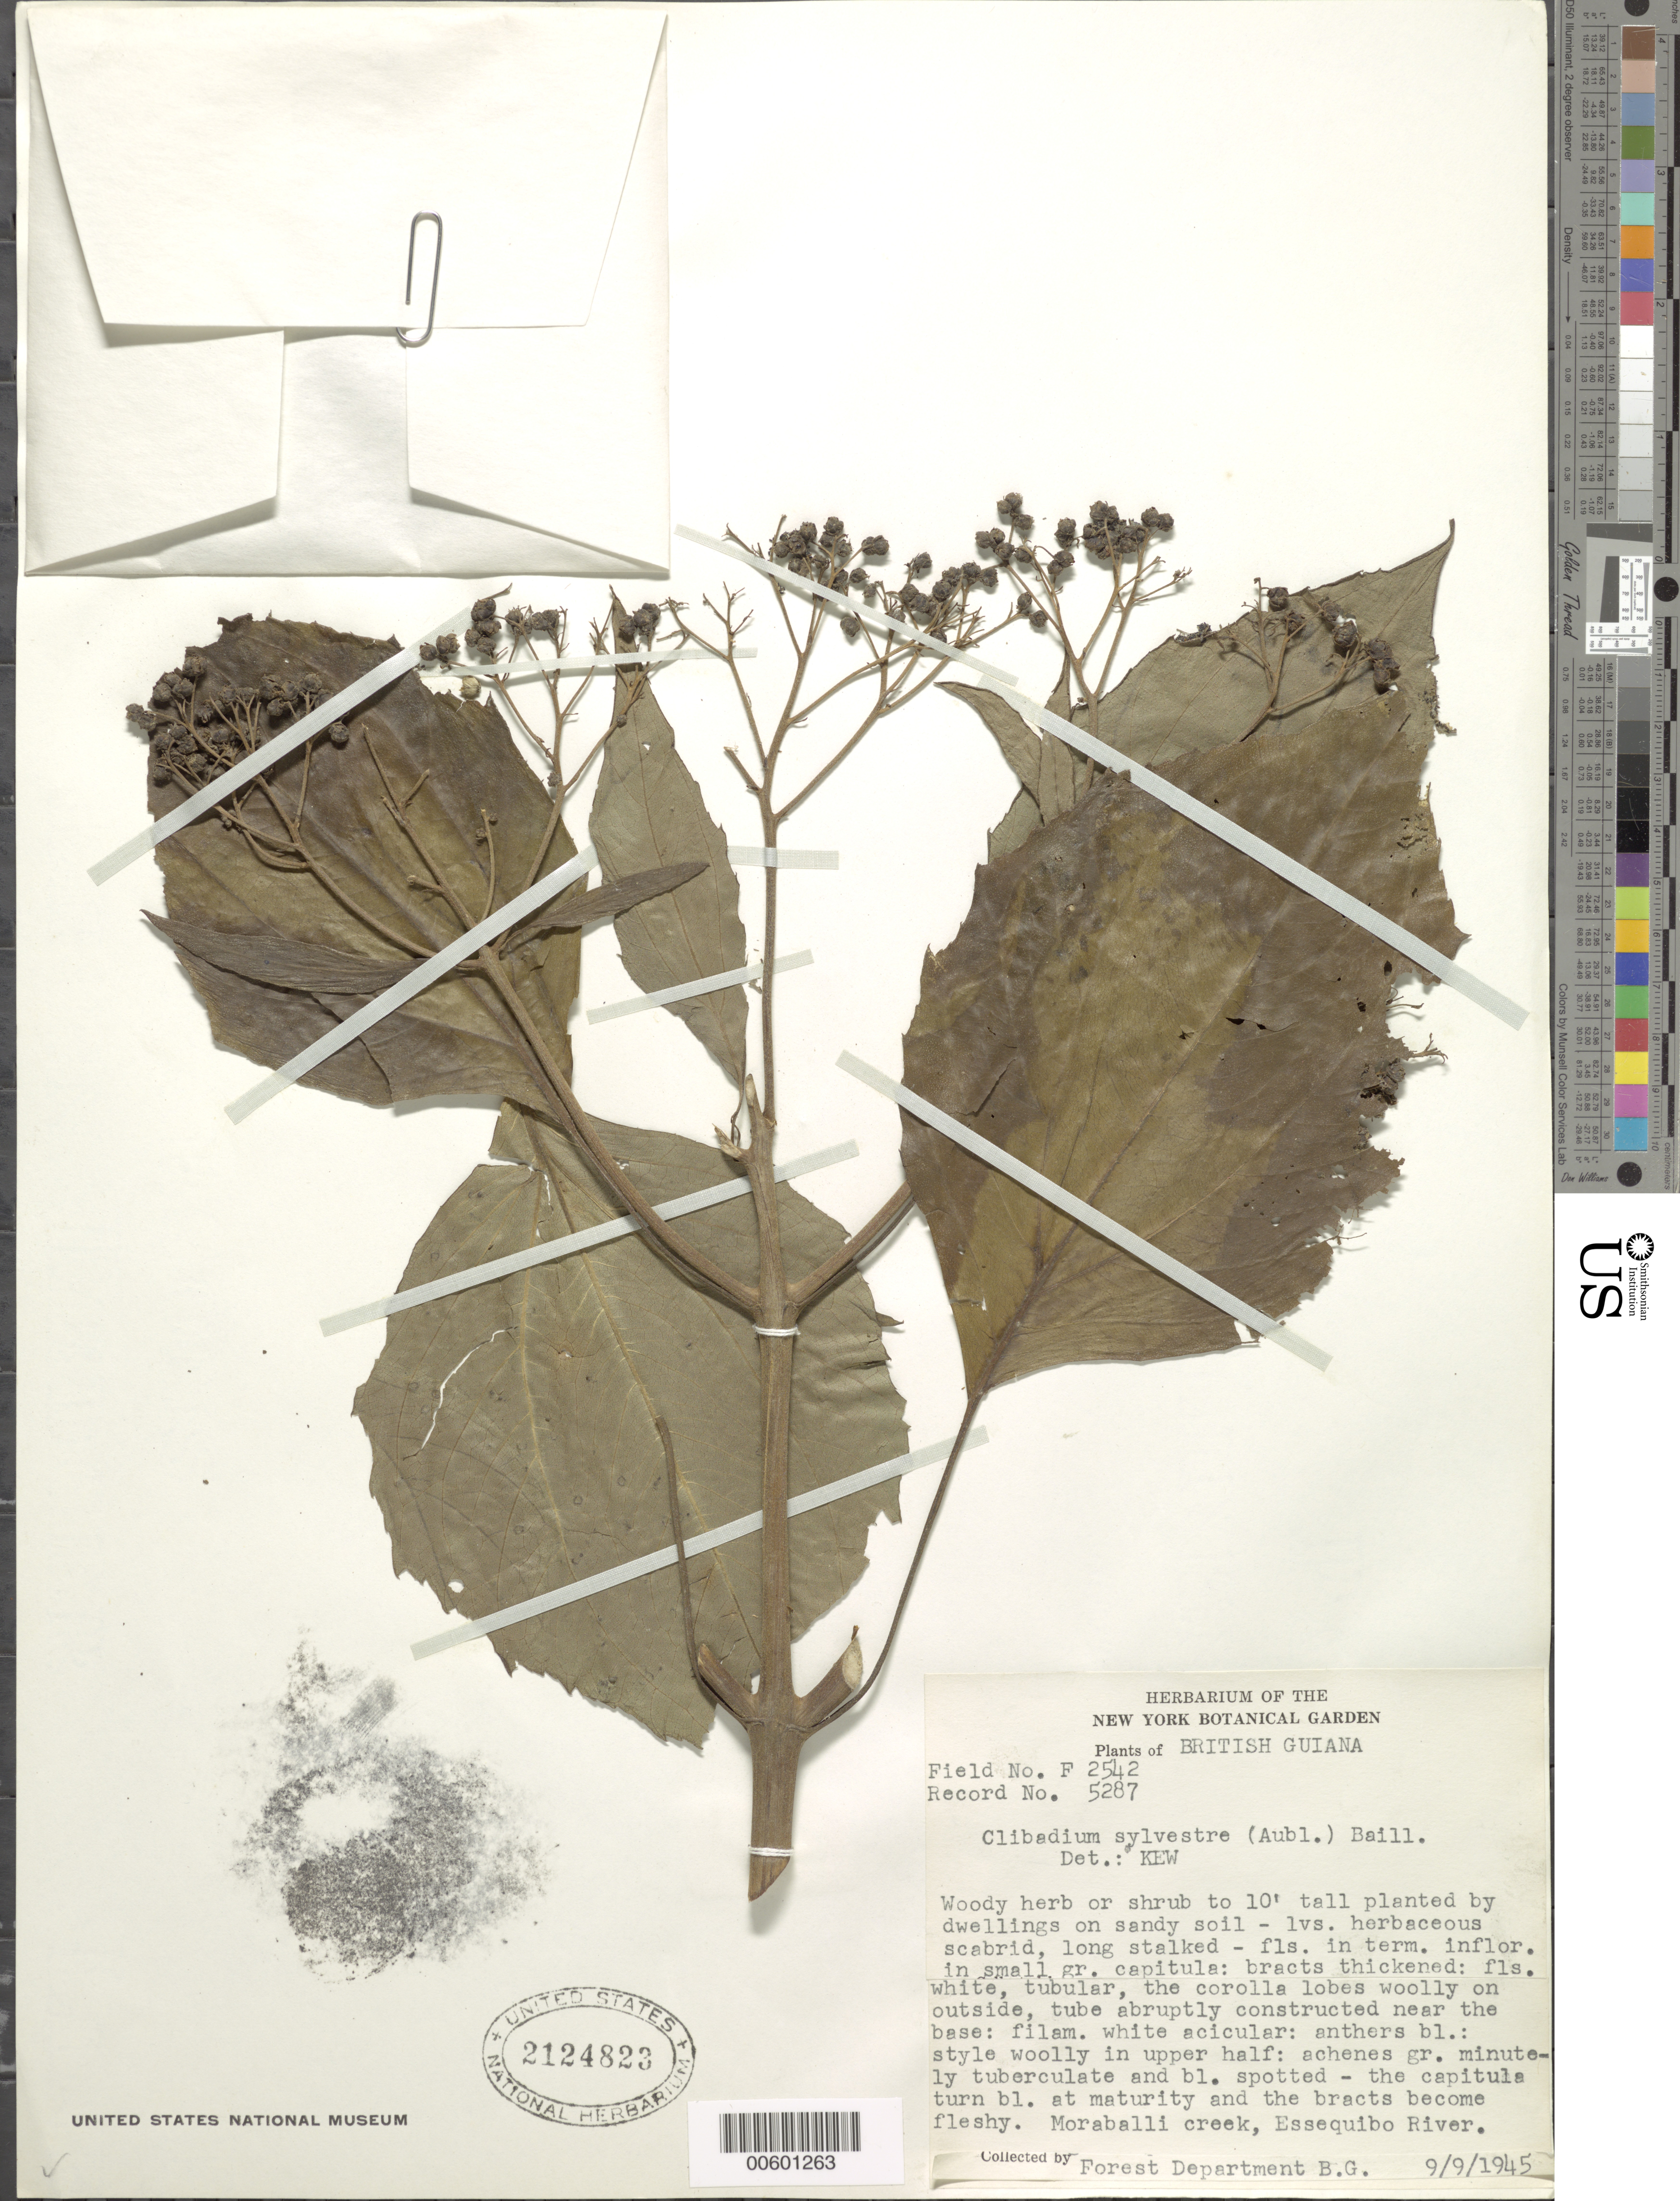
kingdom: Plantae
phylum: Tracheophyta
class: Magnoliopsida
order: Asterales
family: Asteraceae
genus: Clibadium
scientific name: Clibadium sylvestre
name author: (Aubl.) Baill.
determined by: Kew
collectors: Forest Dept. B. G. & British Guiana Forestry Dept.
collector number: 5287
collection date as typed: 9-Sep-45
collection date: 1945-09-09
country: Guyana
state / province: U. Demerara-Berbice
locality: Moraballi Creek, Essequibo R., near Bartica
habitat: Planted by dwellings on sandy soil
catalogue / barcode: US 2124823